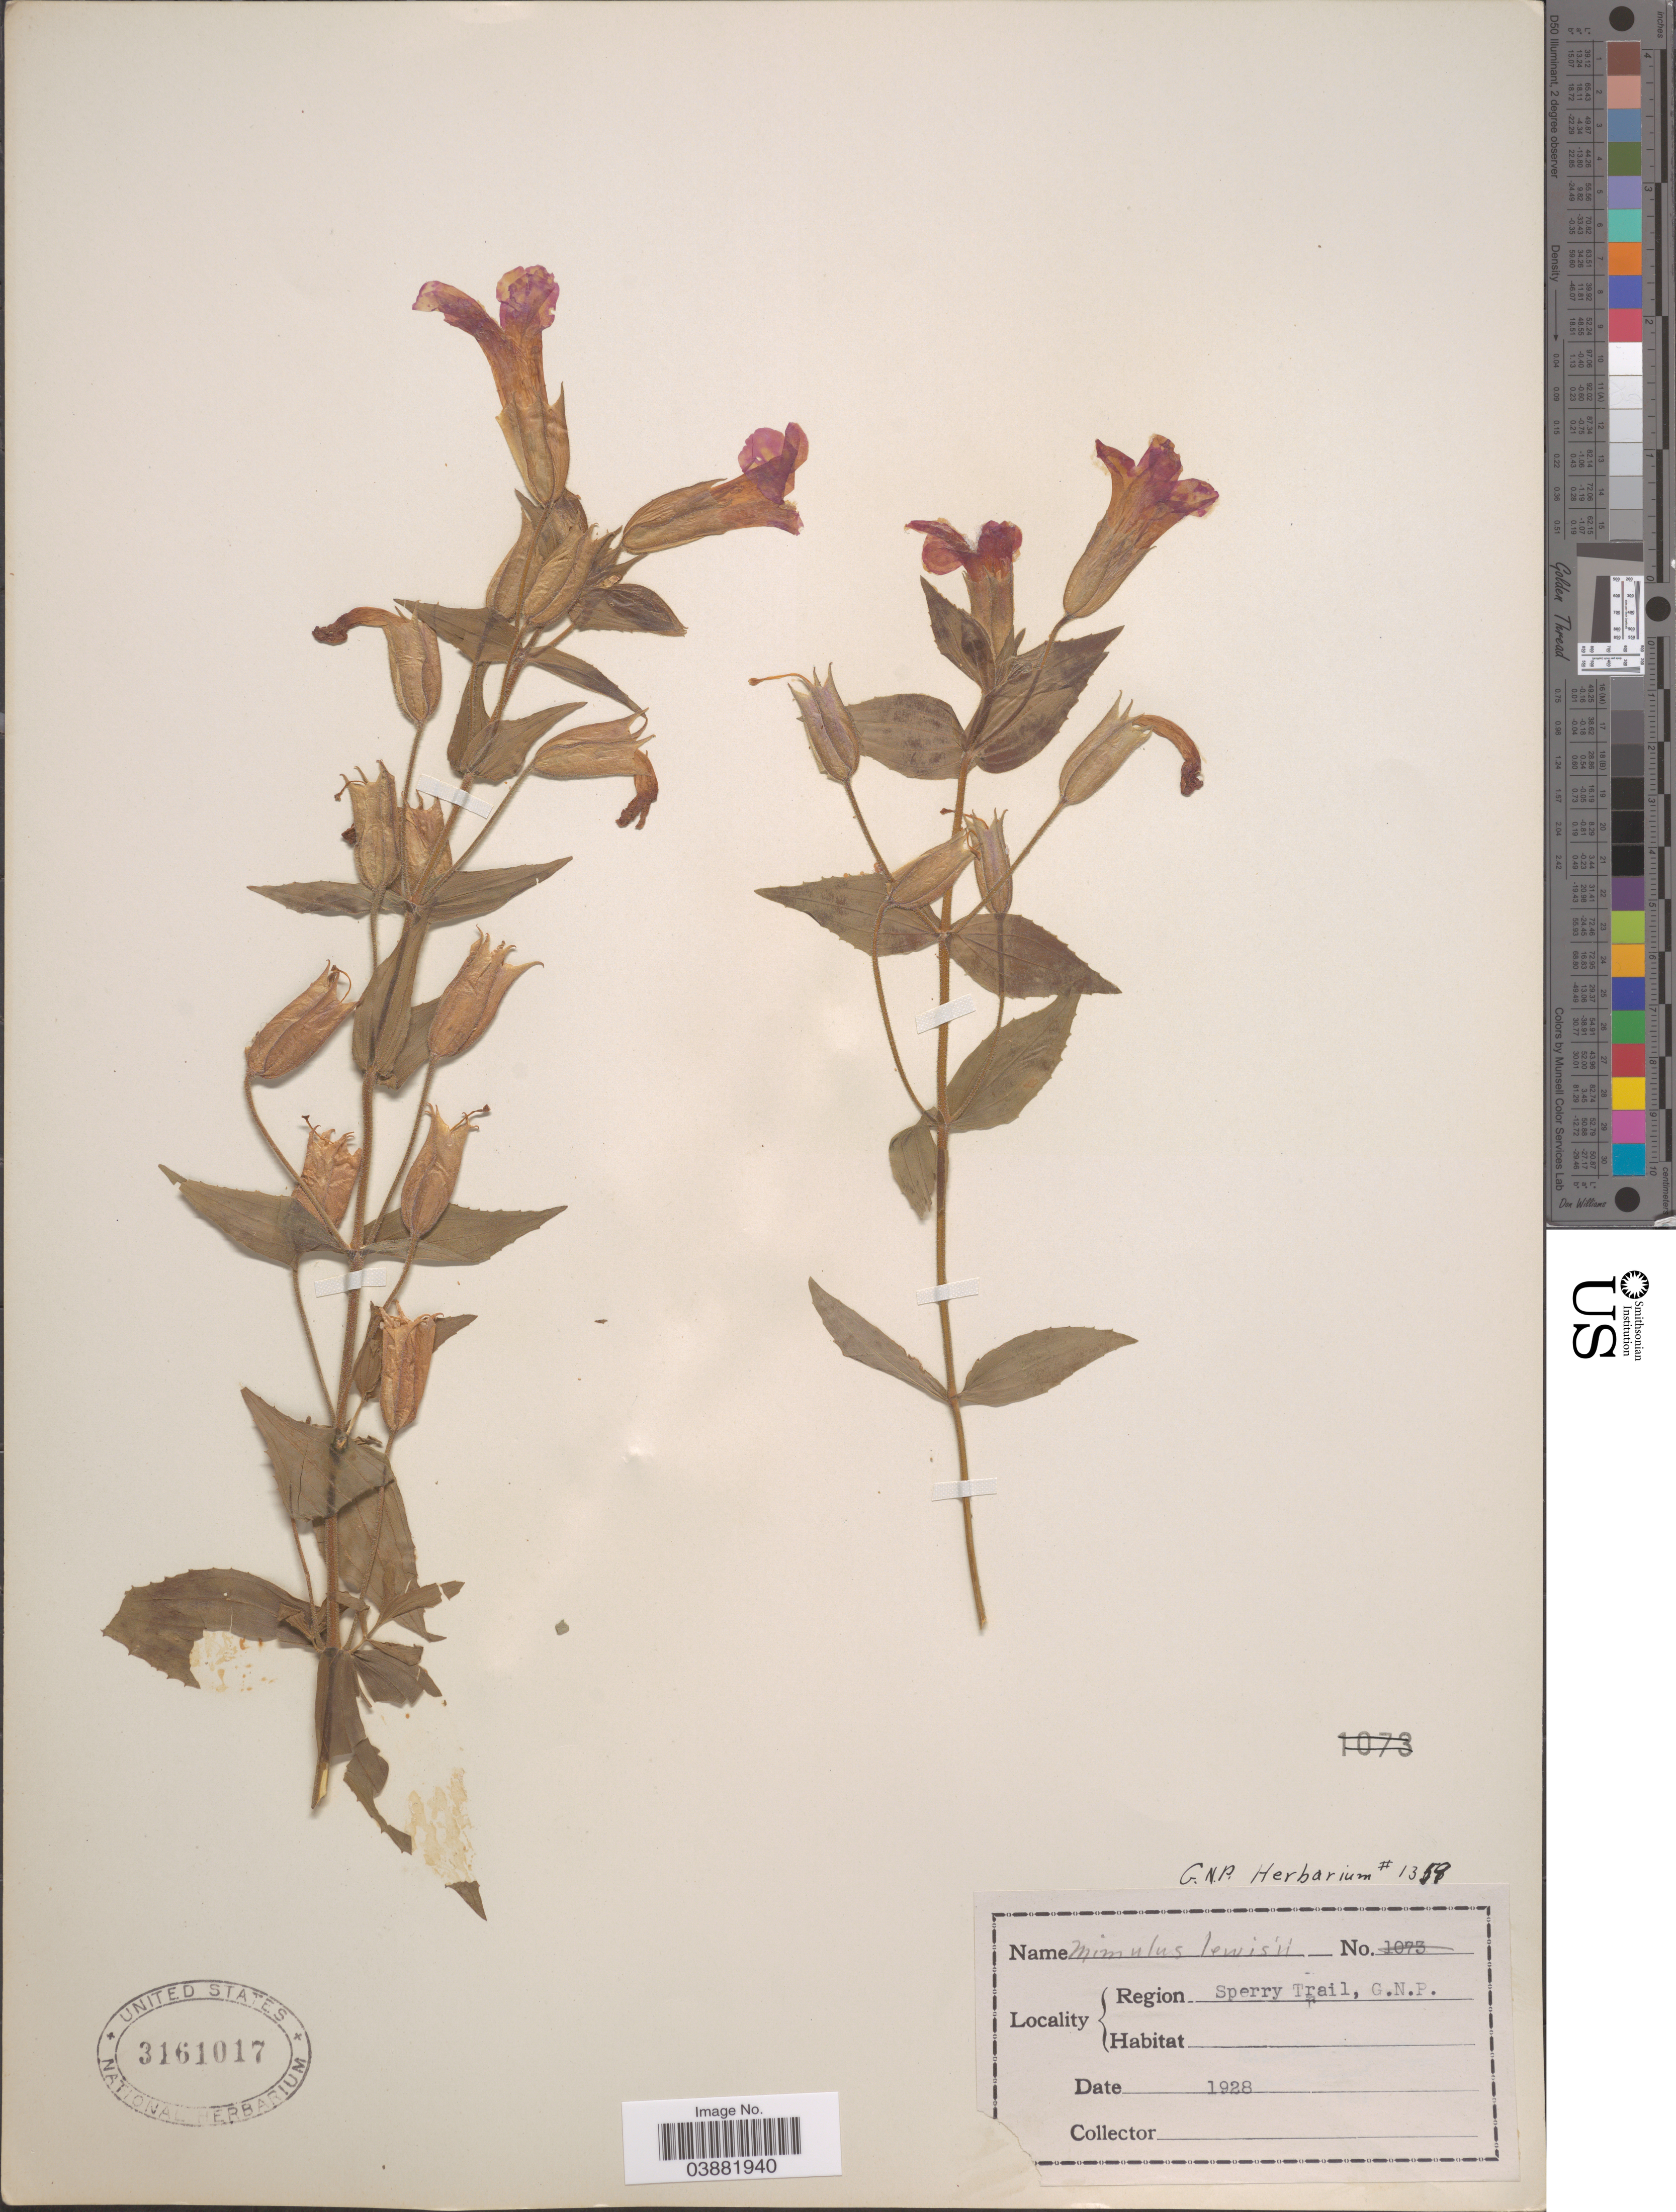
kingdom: Plantae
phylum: Tracheophyta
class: Magnoliopsida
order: Lamiales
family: Phrymaceae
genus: Mimulus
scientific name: Mimulus lewisii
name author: Pursh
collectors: ex herb. G. N. P.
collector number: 1359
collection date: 1928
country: United States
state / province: Montana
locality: Region Sperry Trail, G. N. P.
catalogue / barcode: US 3161017